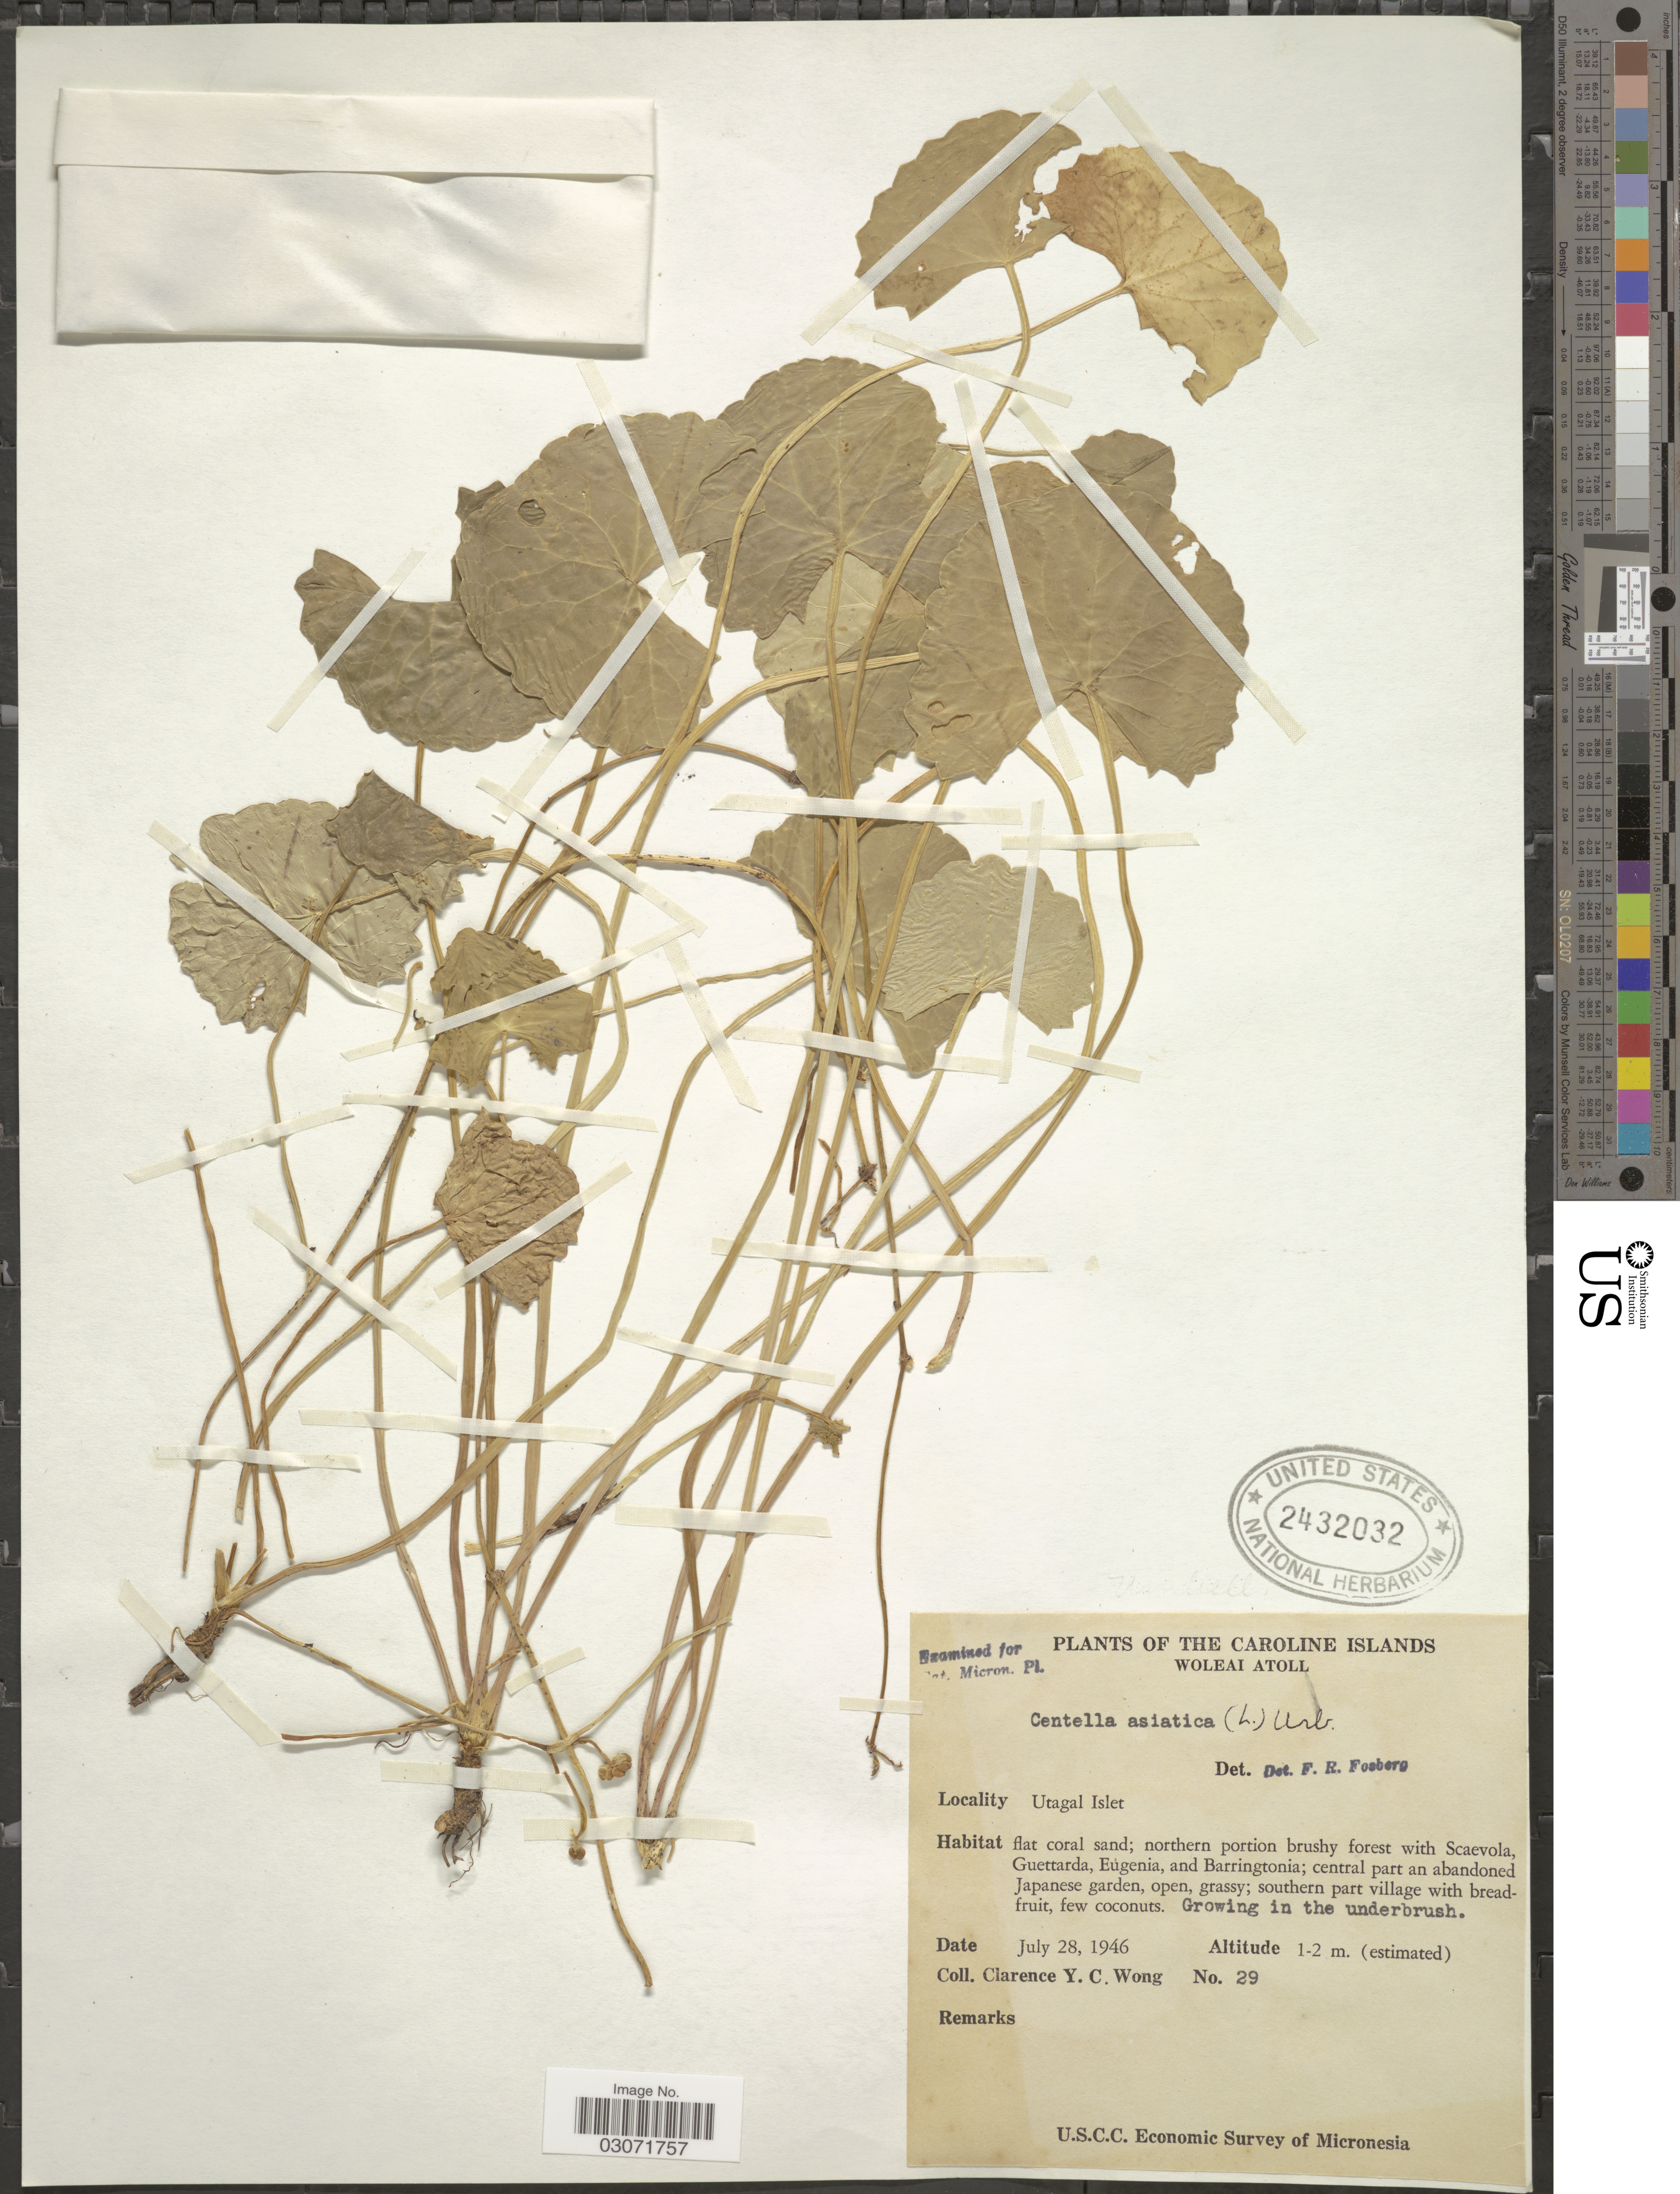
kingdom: Plantae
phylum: Tracheophyta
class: Magnoliopsida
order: Apiales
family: Apiaceae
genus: Centella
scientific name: Centella asiatica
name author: (L.) Urb.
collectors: C. Y. C. Wong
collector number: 29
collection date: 1946-07-28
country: Micronesia, Federated States of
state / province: Yap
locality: The Caroline Islands. Woleai Atoll. Utagal Islet.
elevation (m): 1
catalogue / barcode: US 2432032